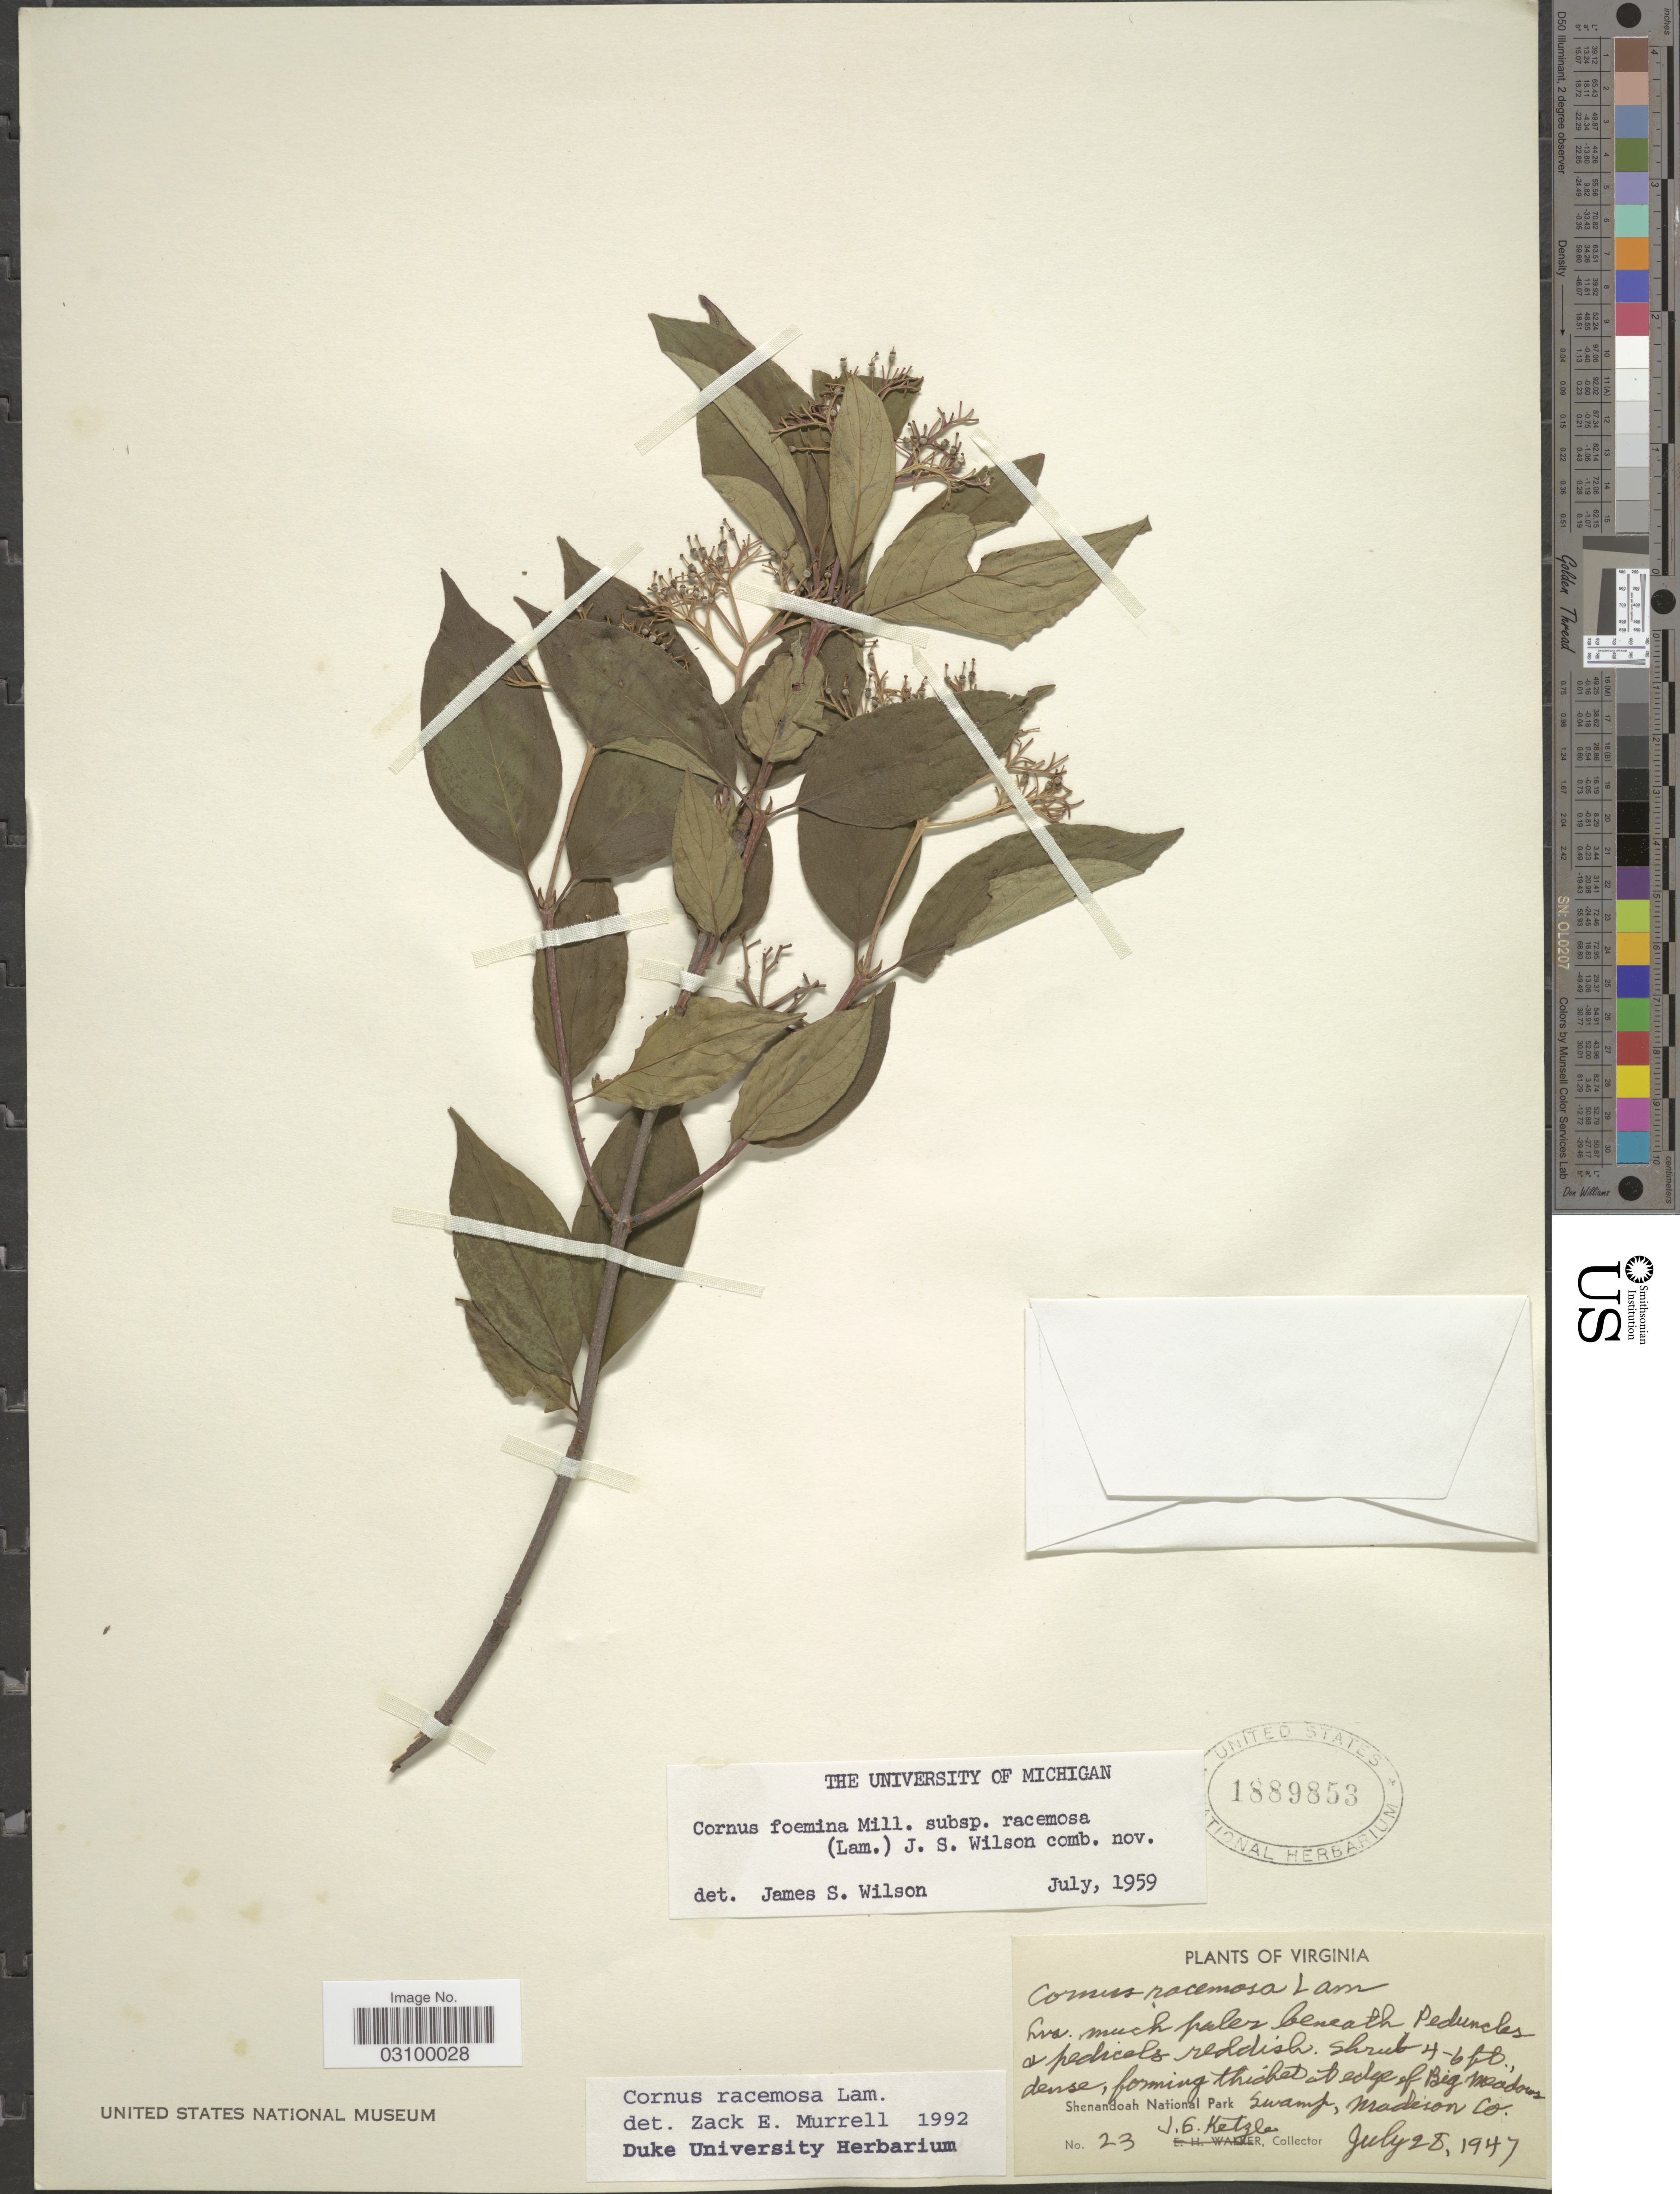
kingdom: Plantae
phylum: Tracheophyta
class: Magnoliopsida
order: Cornales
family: Cornaceae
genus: Cornus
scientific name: Cornus racemosa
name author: Lam.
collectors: J. Ketzle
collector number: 23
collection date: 1947-07-28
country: United States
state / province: Virginia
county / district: Madison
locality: Forming thicket at edge of Big Meadows. Shenandoah National Park, Swamp, Madison Co.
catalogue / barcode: US 1889853